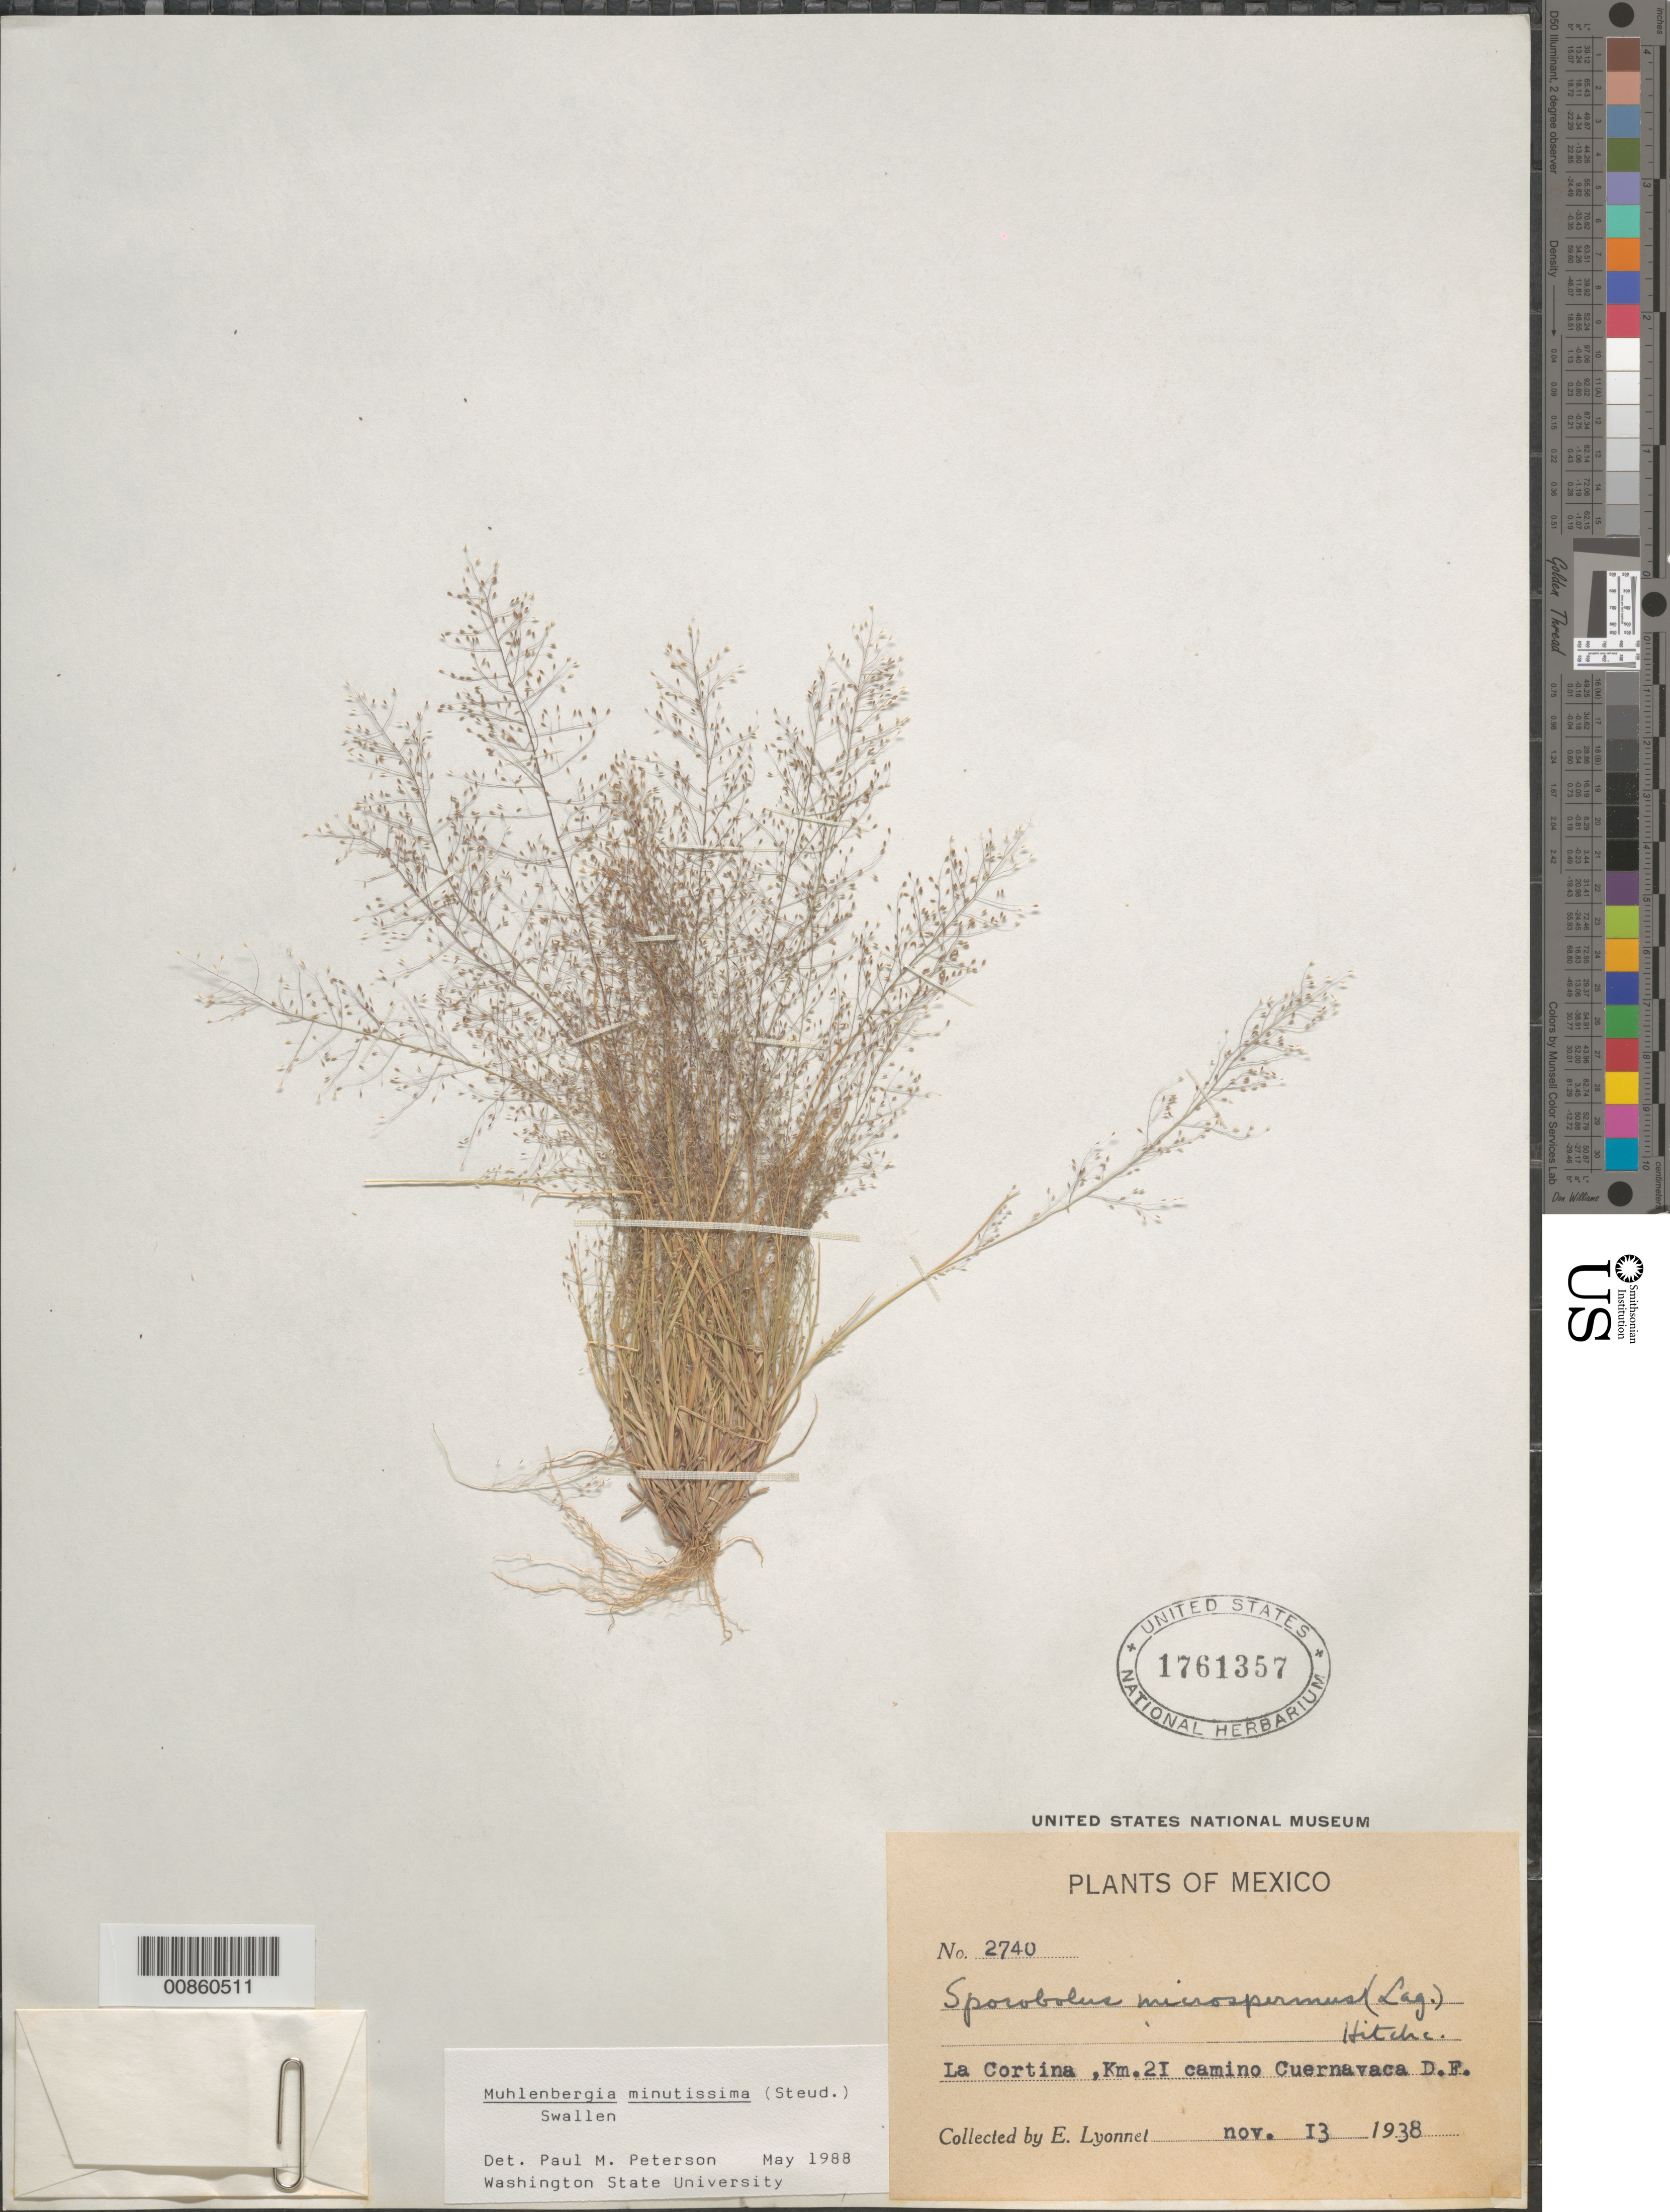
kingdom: Plantae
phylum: Tracheophyta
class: Liliopsida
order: Poales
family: Poaceae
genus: Muhlenbergia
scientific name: Muhlenbergia minutissima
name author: (Steud.) Swallen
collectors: Bro. E. Lyonnet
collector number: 2740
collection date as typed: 13 Nov 1938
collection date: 1938-11-13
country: Mexico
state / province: Distrito Federal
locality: La Cortina, km 27 camino a Cuernavaca, D.F.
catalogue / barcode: US 1761357